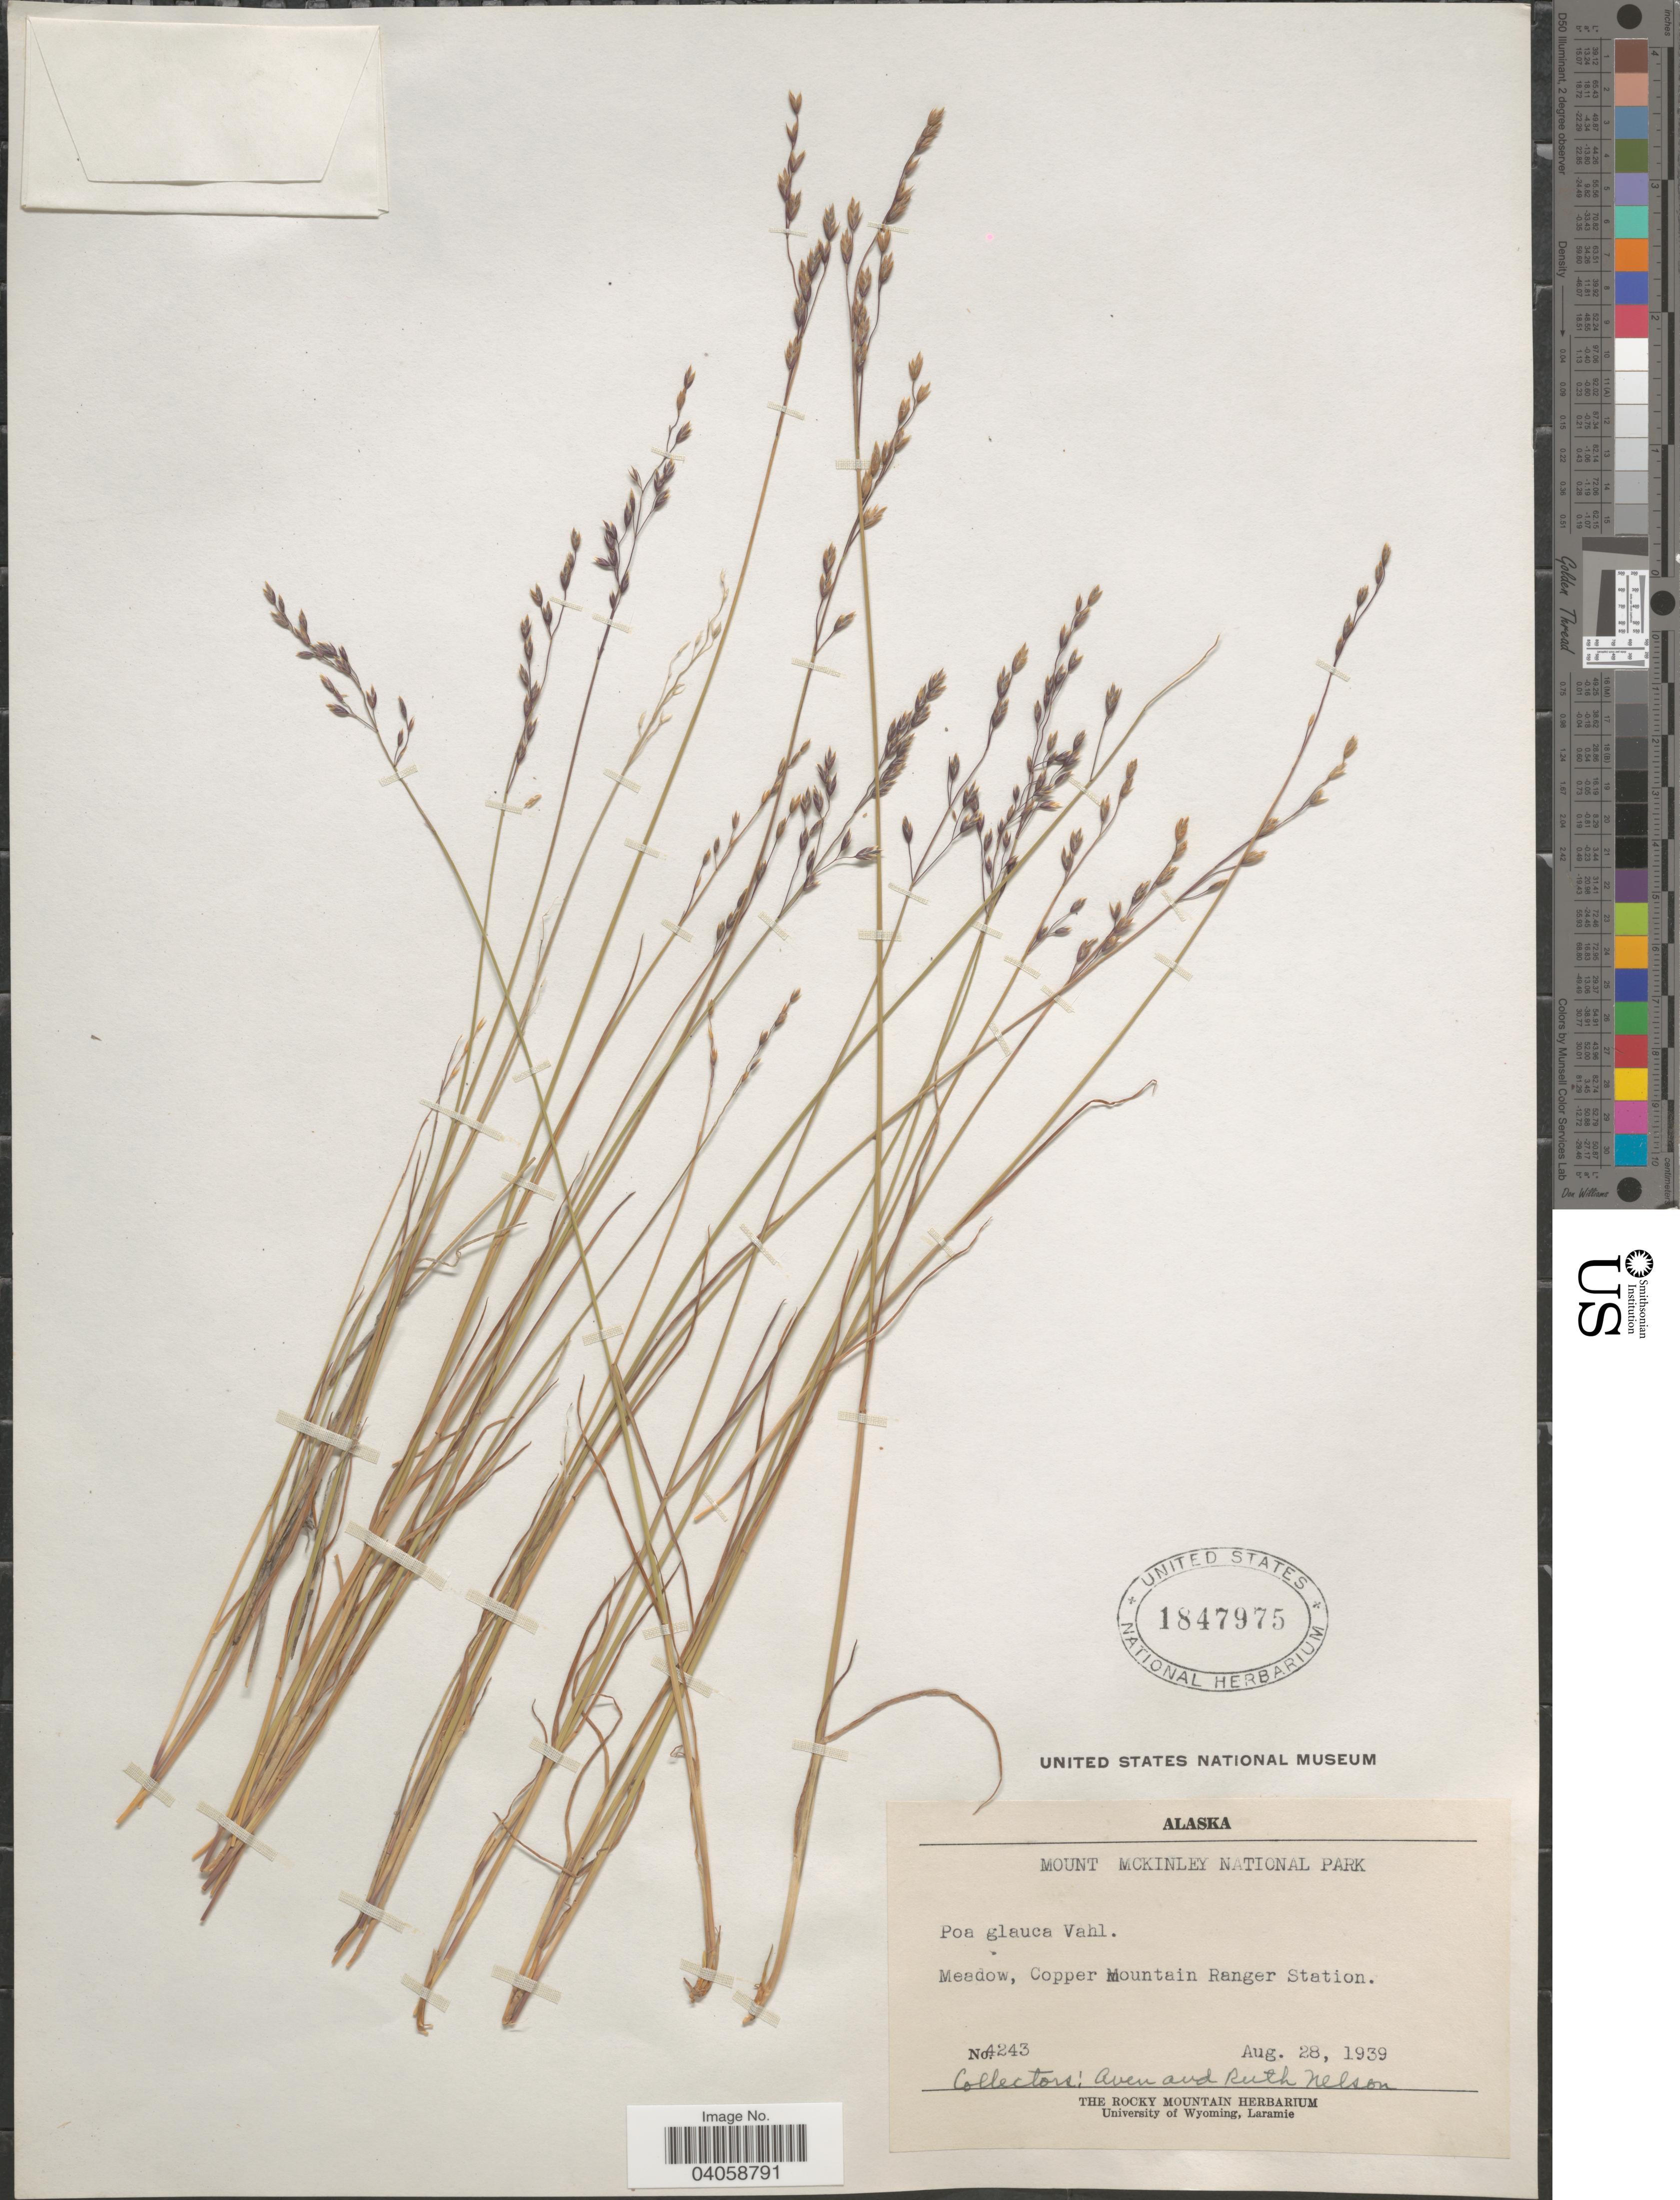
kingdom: Plantae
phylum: Tracheophyta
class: Liliopsida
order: Poales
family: Poaceae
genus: Poa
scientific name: Poa glauca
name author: Vahl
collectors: A. Nelson & R. A. Nelson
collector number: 4243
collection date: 1939-08-28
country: United States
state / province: Alaska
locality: Mount McKinley National Park. Meadow, Copper Mountain Ranger Station.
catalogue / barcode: US 1847975